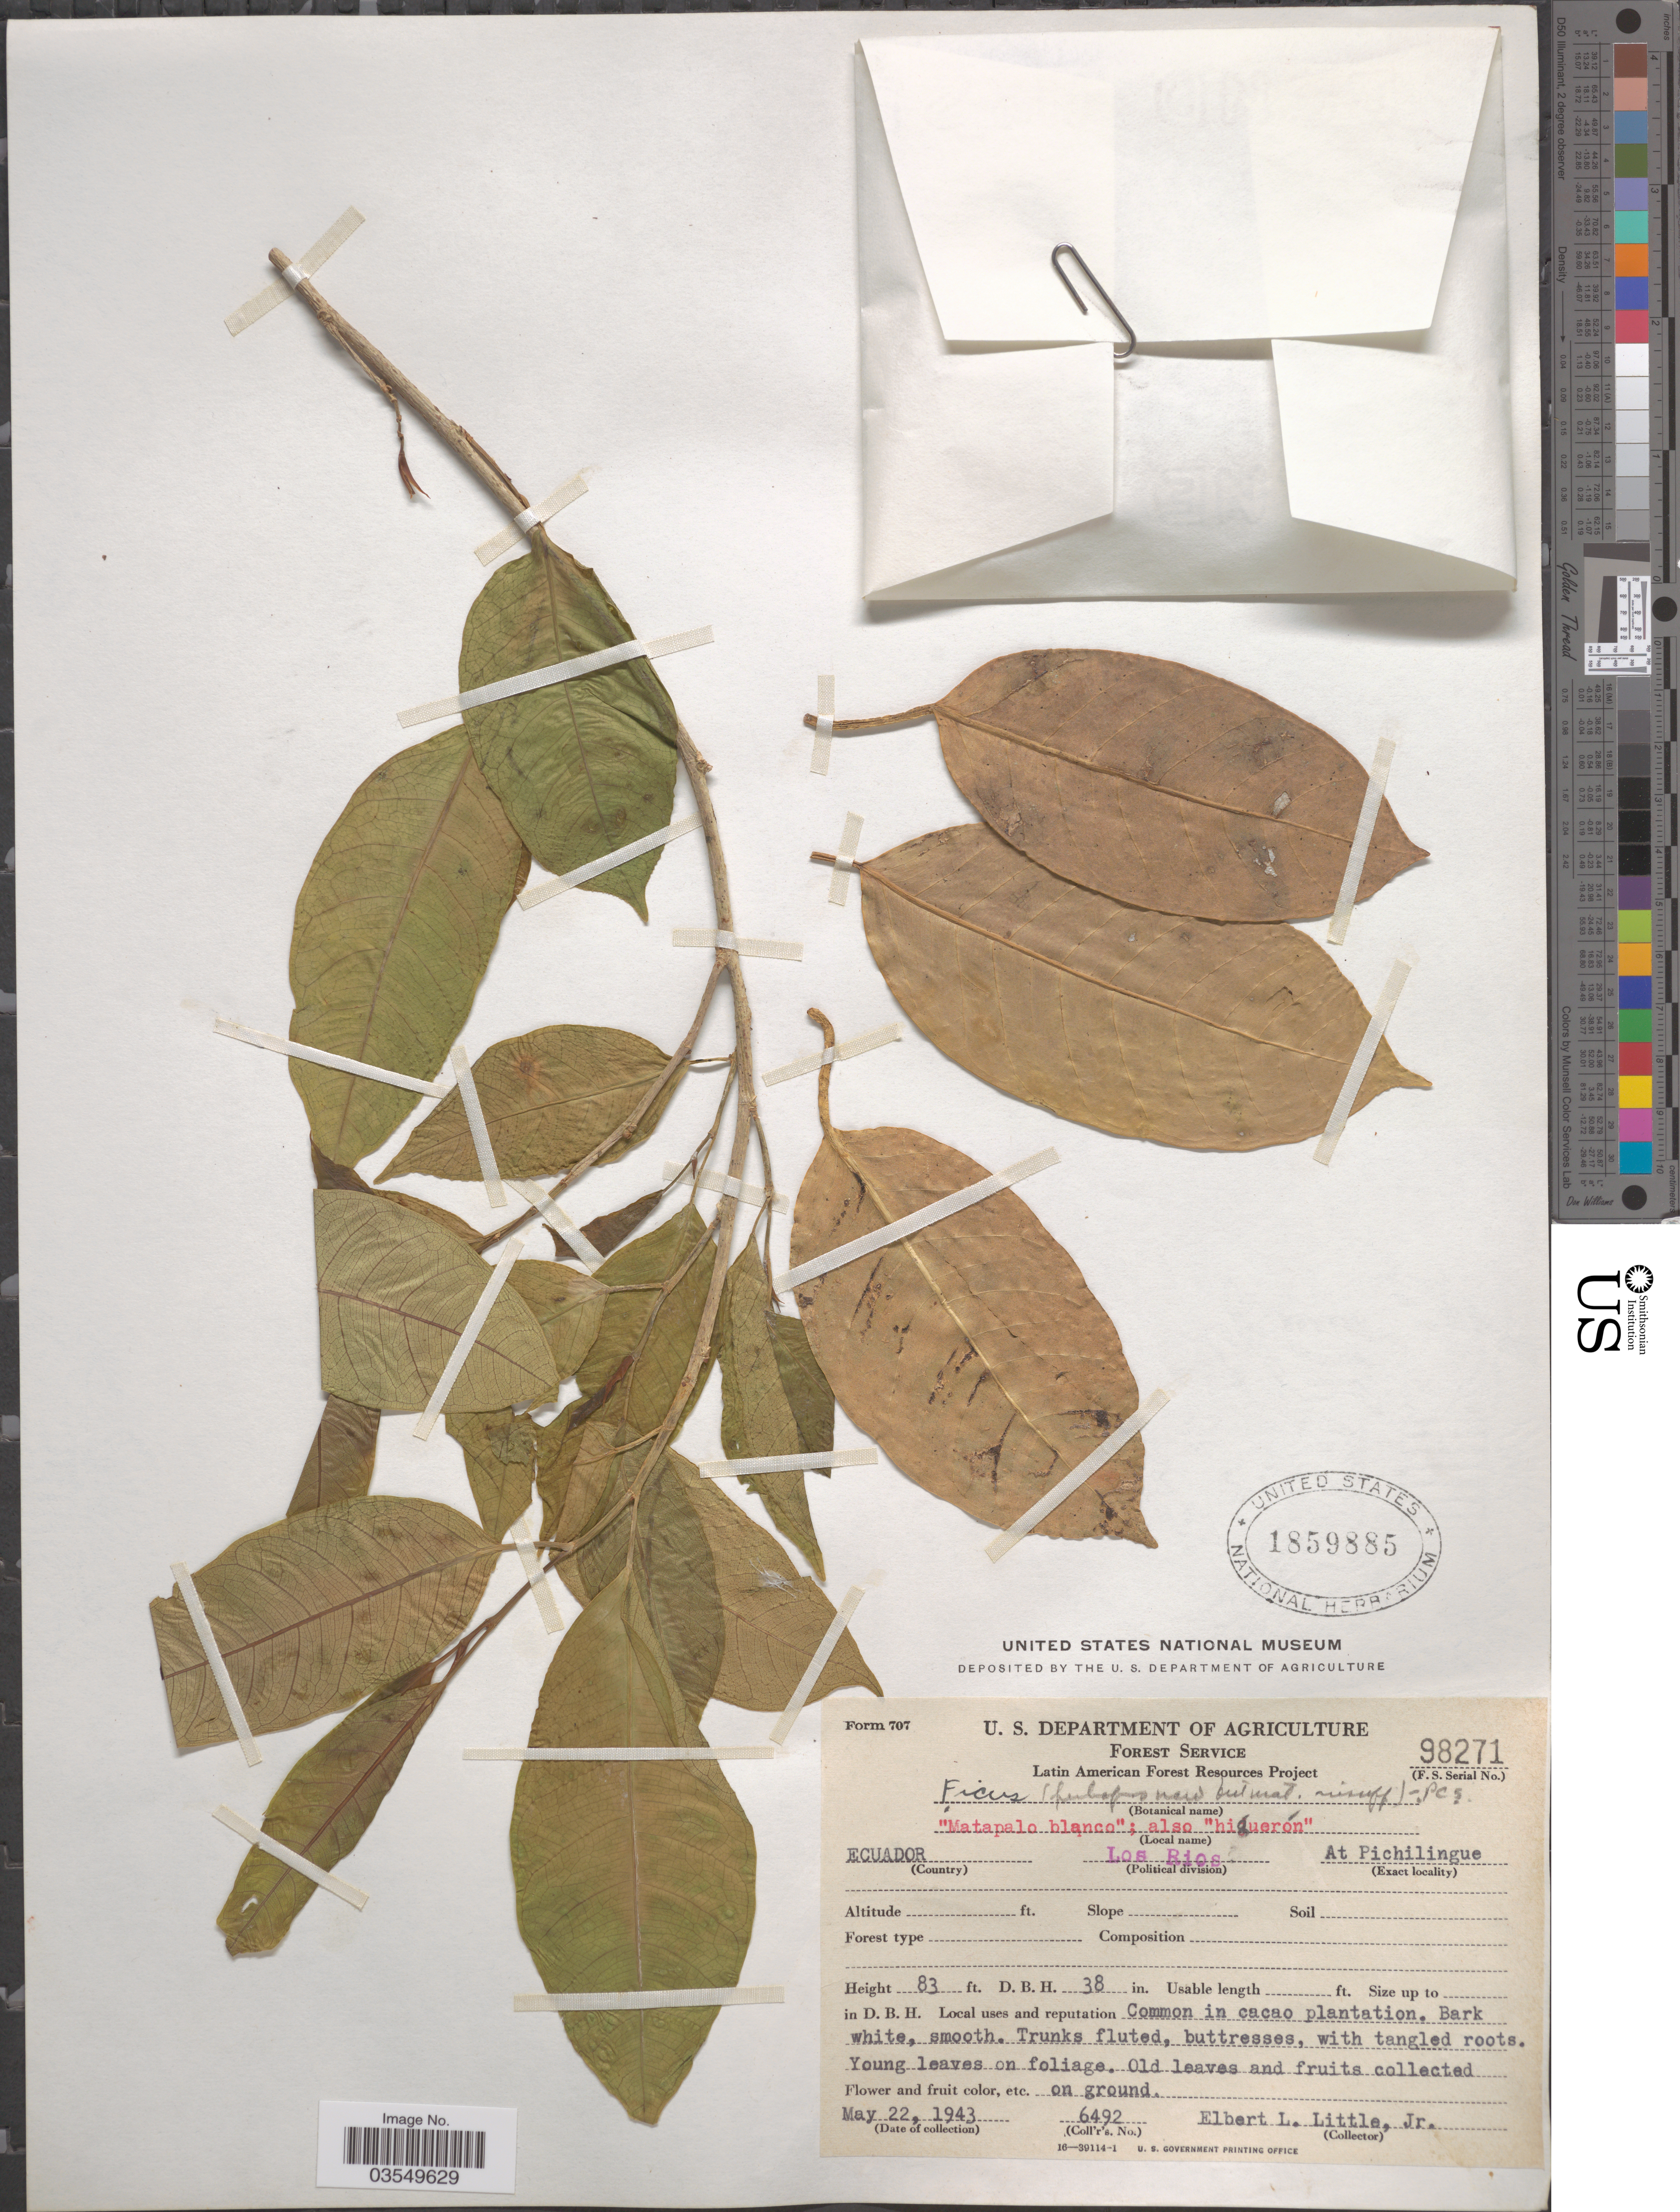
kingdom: Plantae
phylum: Tracheophyta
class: Magnoliopsida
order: Rosales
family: Moraceae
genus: Ficus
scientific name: Ficus sp.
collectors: E. L. Little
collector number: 6492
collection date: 1943-05-22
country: Ecuador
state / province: Los Ríos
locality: At Pichilingue.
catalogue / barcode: US 1859885